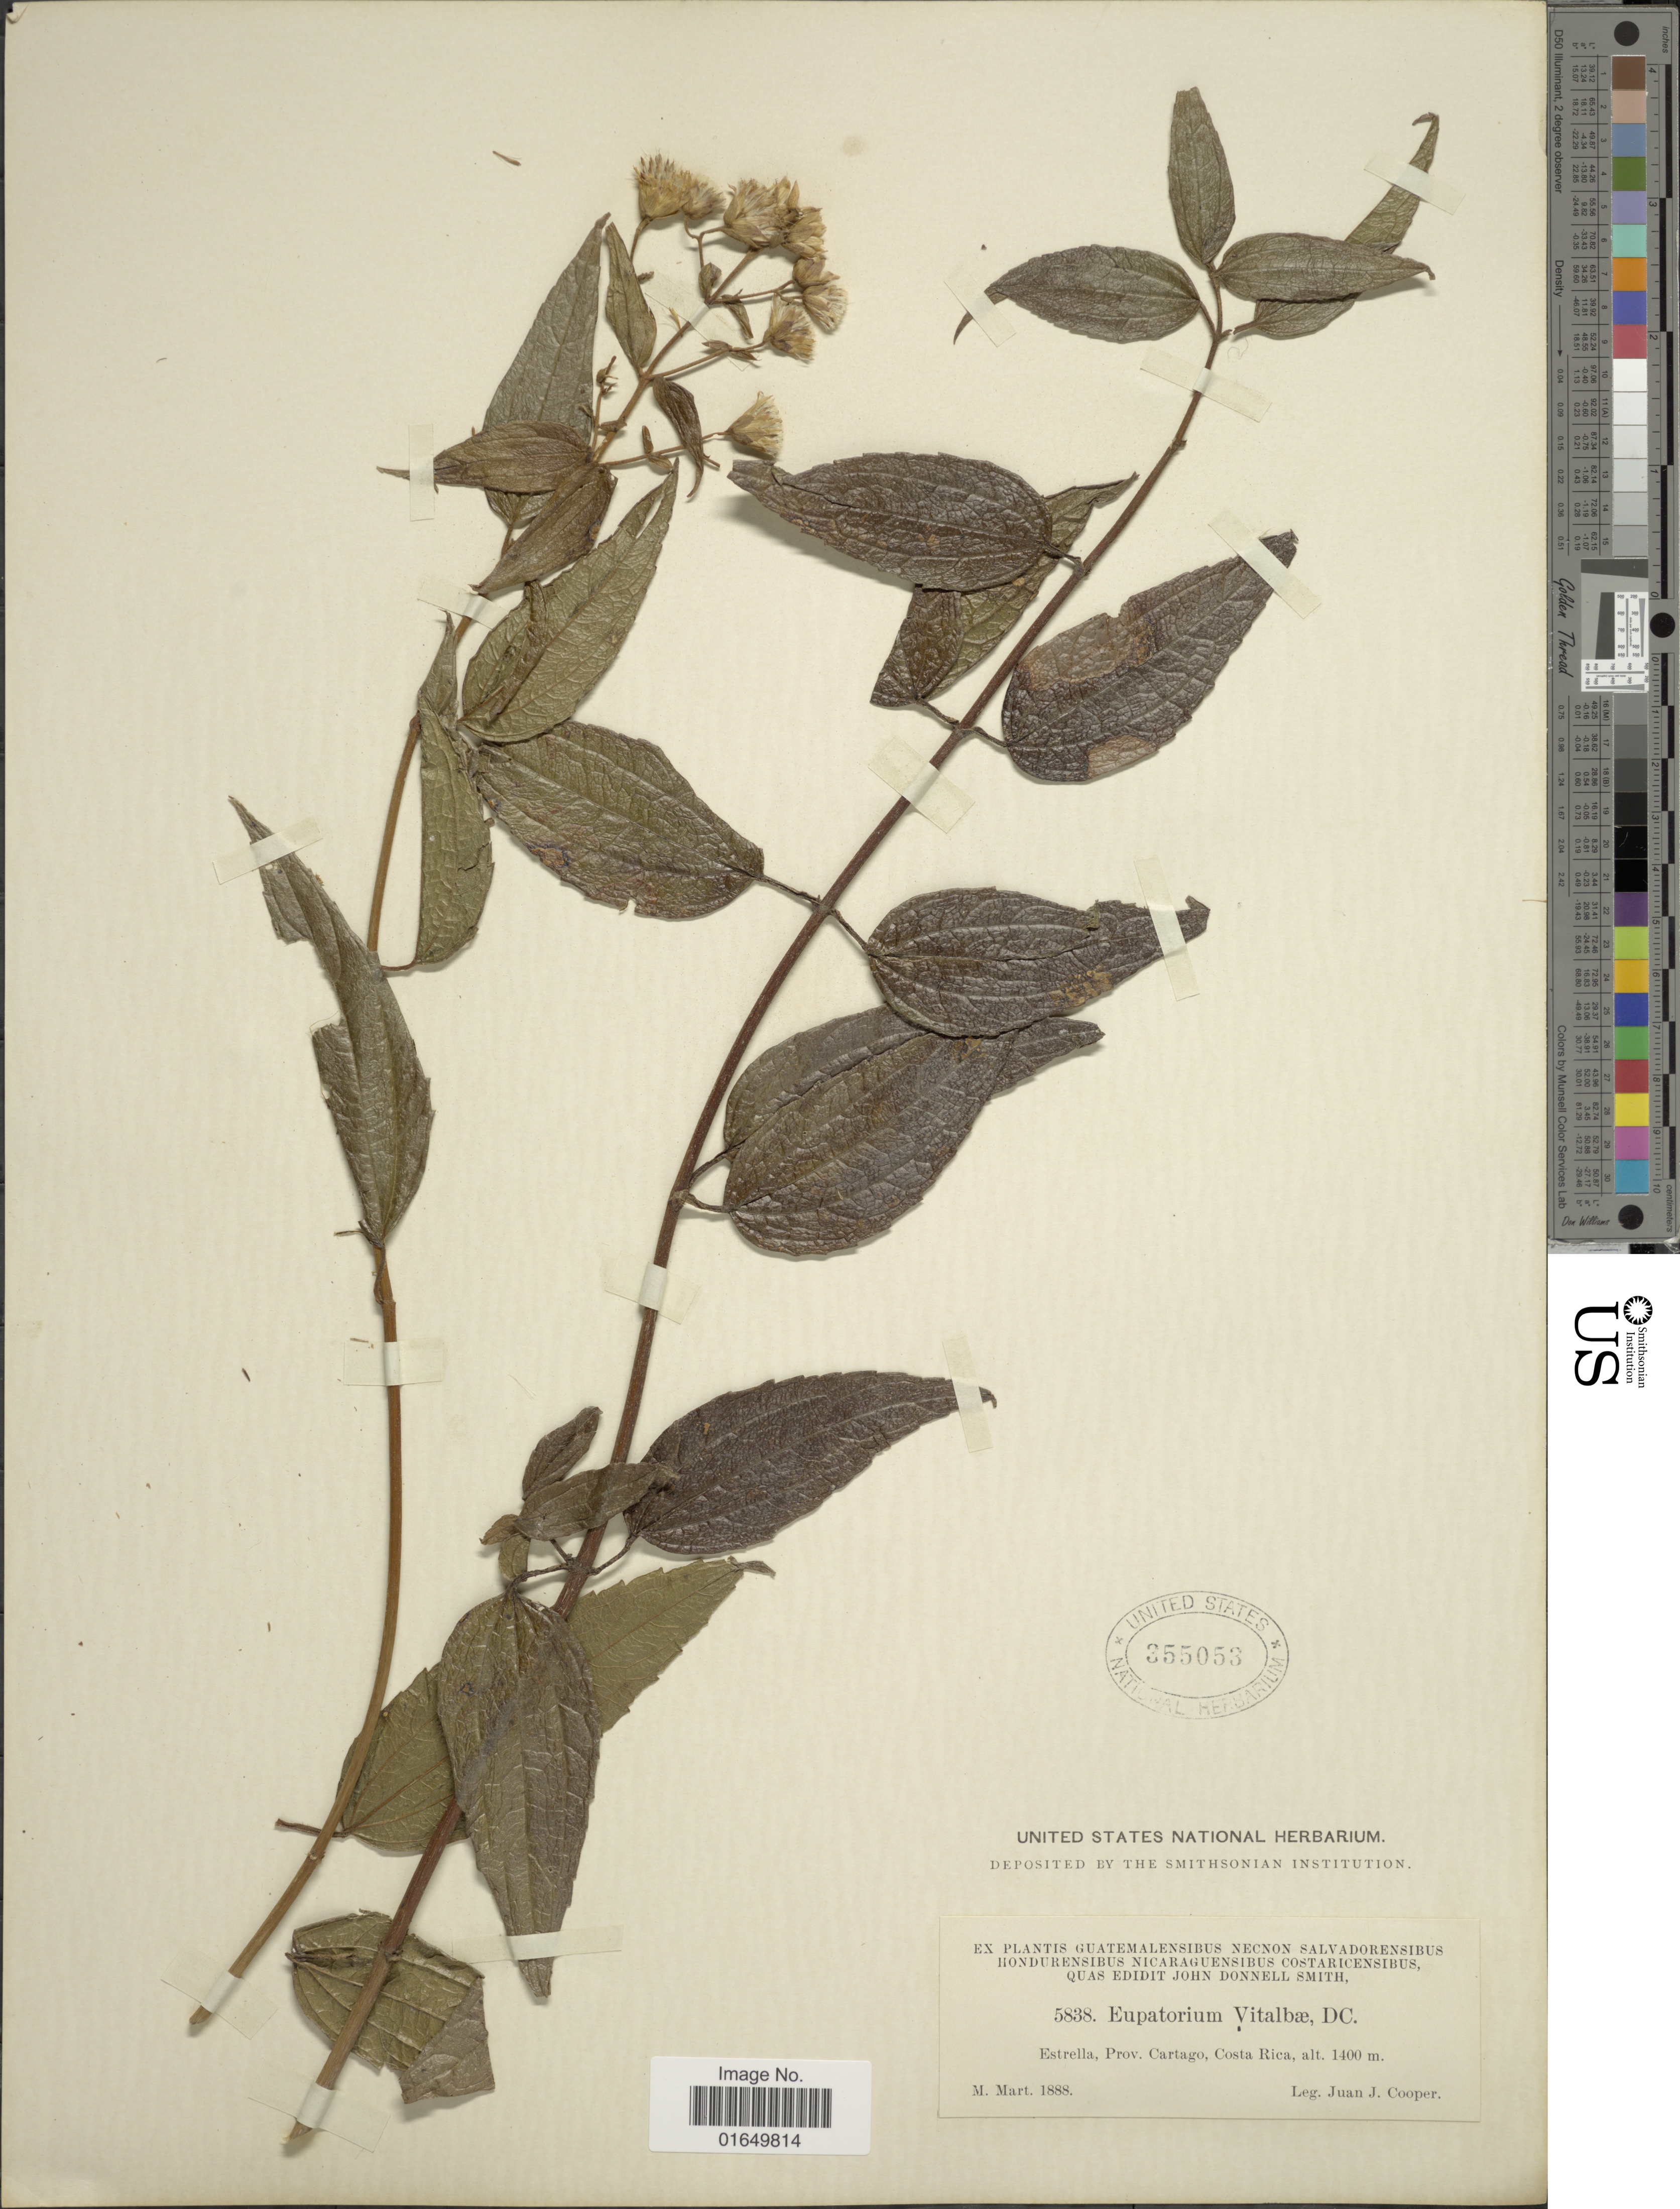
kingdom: Plantae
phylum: Tracheophyta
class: Magnoliopsida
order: Asterales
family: Asteraceae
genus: Heterocondylus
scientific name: Heterocondylus vitalbae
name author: (DC.) R.M. King & H. Rob.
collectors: J. J. Cooper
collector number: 5838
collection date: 1888-03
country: Costa Rica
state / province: Cartago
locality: Estrella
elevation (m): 1400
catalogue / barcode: US 355053